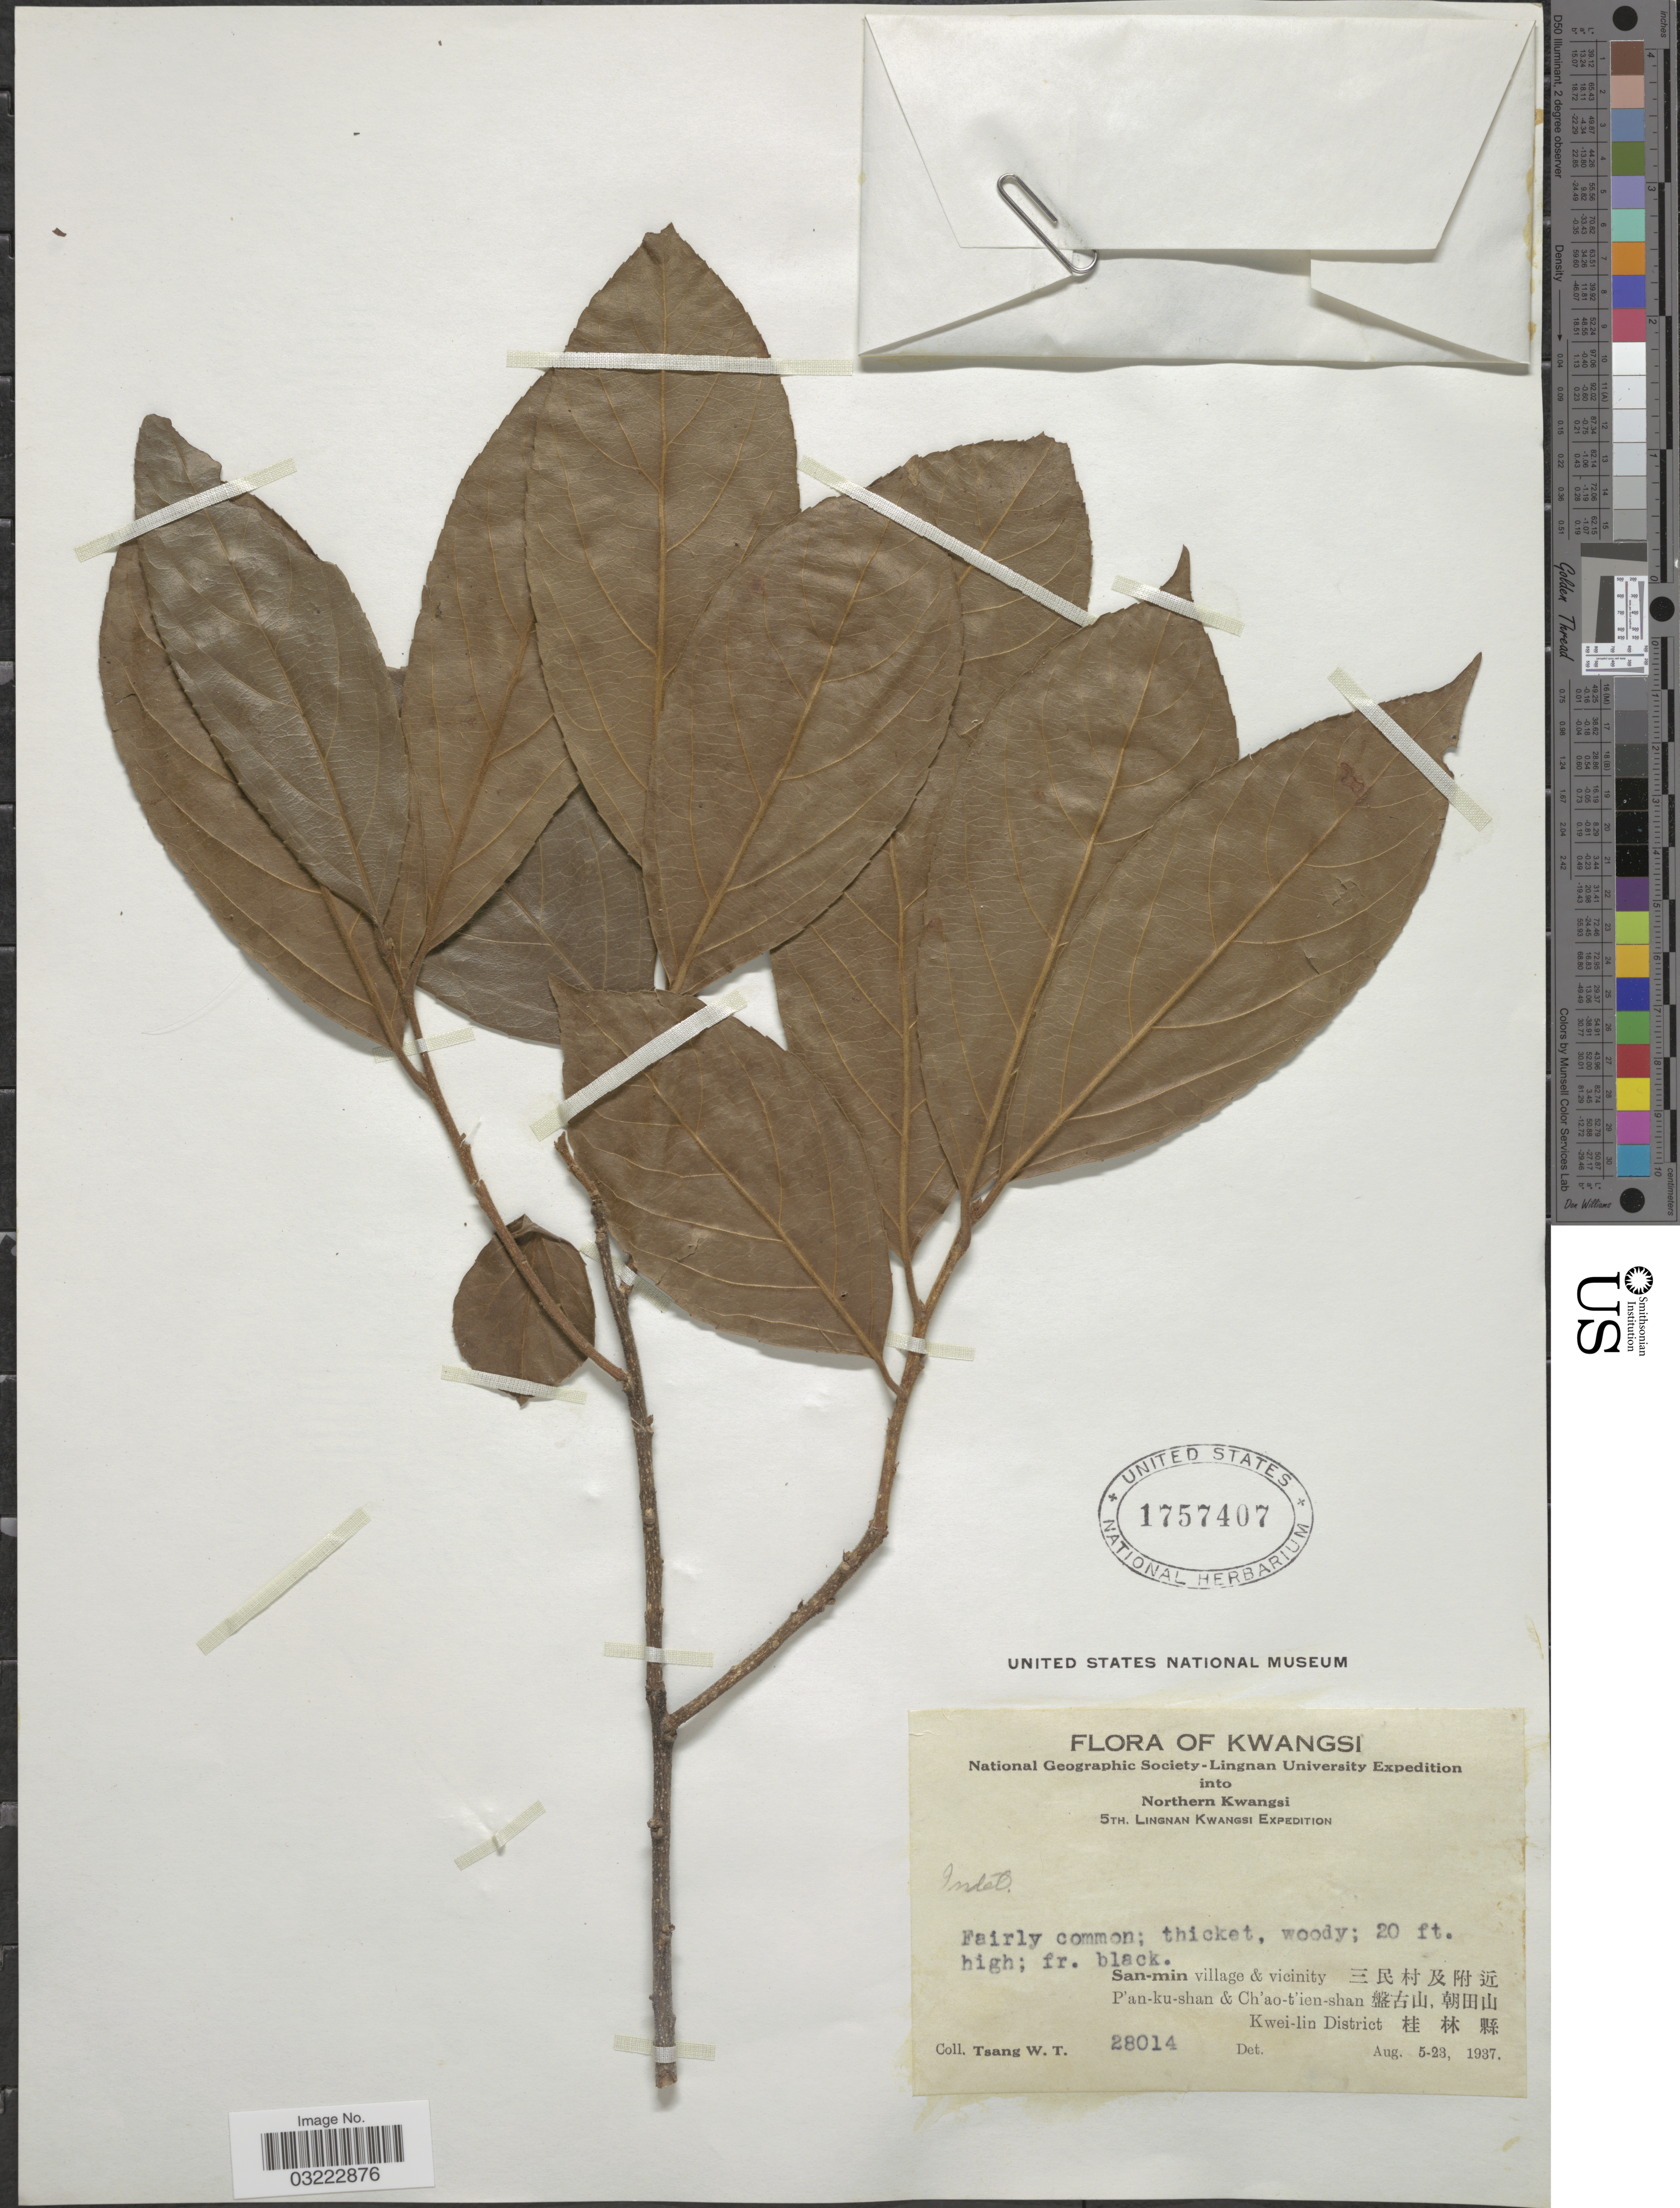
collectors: W. T. Tsang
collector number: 28014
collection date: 1937-08-05/1937-08-23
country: China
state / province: Guangxi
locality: Kwangsi, Northern Kwangsi, San-min village & vicinity X, P'an-ku-shan & Ch'ao-t'ien-shan X, Kwei-lin District X.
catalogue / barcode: US 1757407